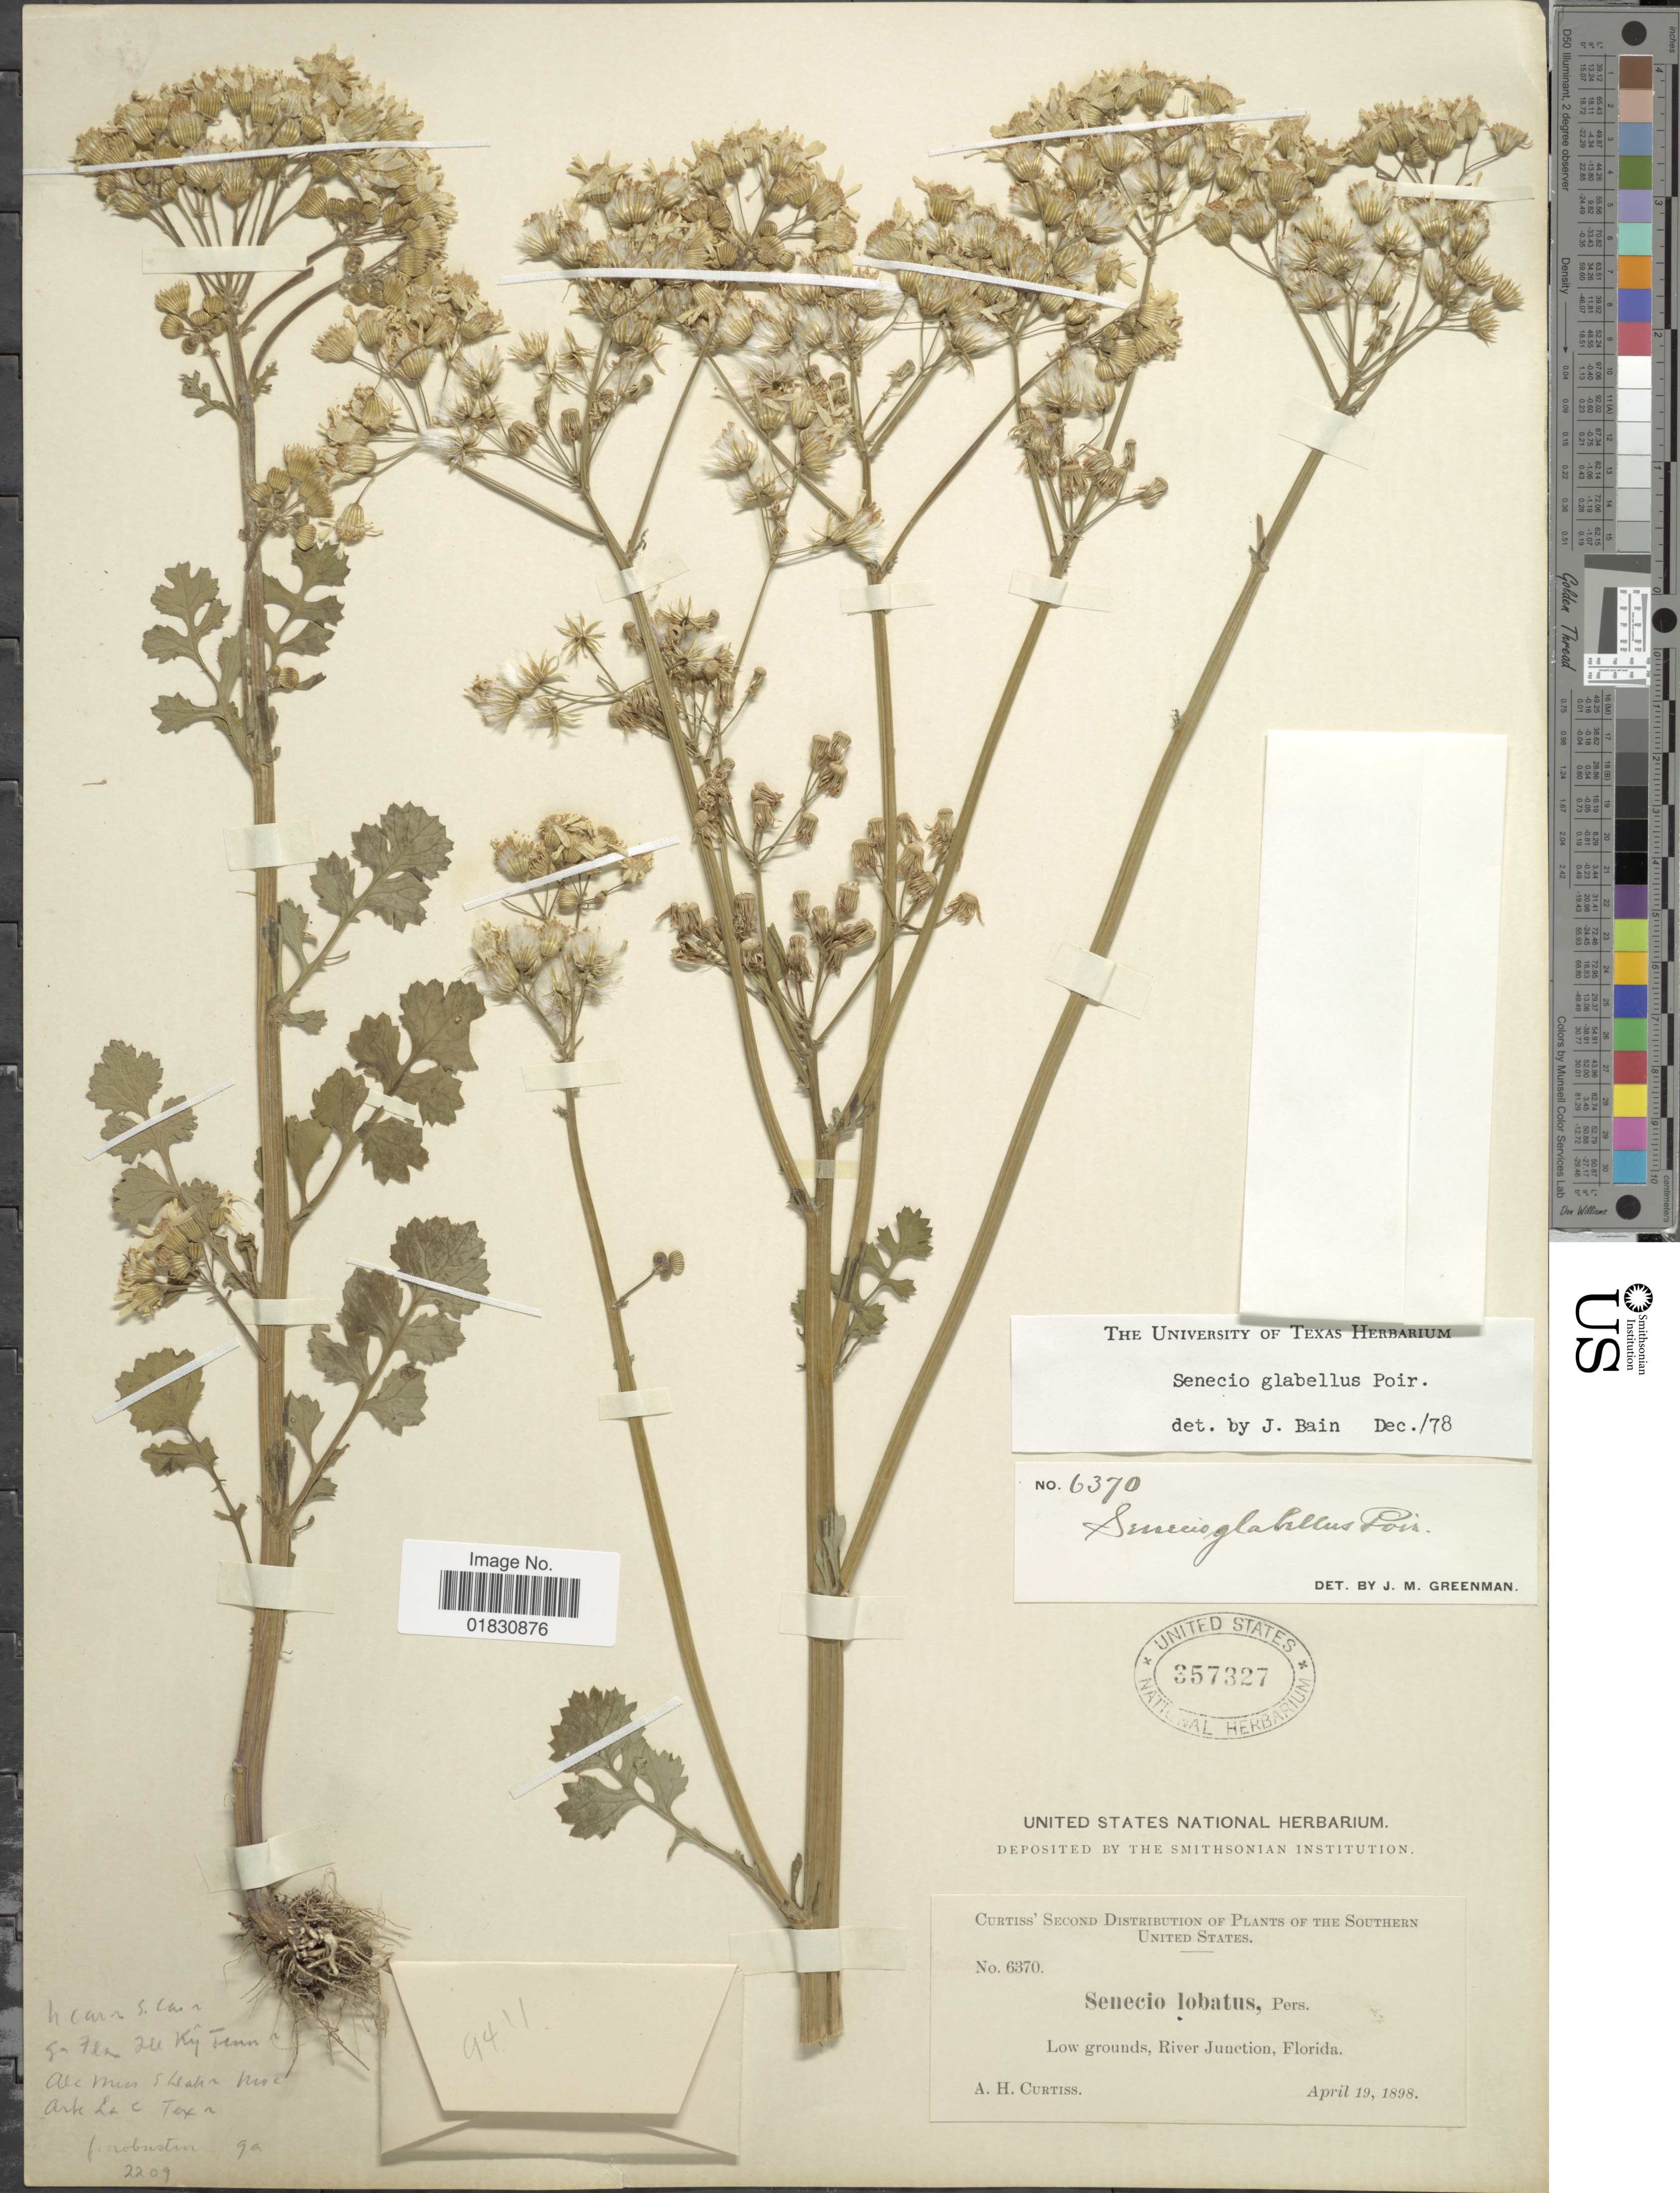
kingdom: Plantae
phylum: Tracheophyta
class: Magnoliopsida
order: Asterales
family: Asteraceae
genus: Packera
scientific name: Packera glabella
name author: (Poir.) C. Jeffrey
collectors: A. H. Curtiss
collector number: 6370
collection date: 1898-04-19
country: United States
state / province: Florida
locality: The Southern United States, Low Grounds, River Junction, Florida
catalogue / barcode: US 357327